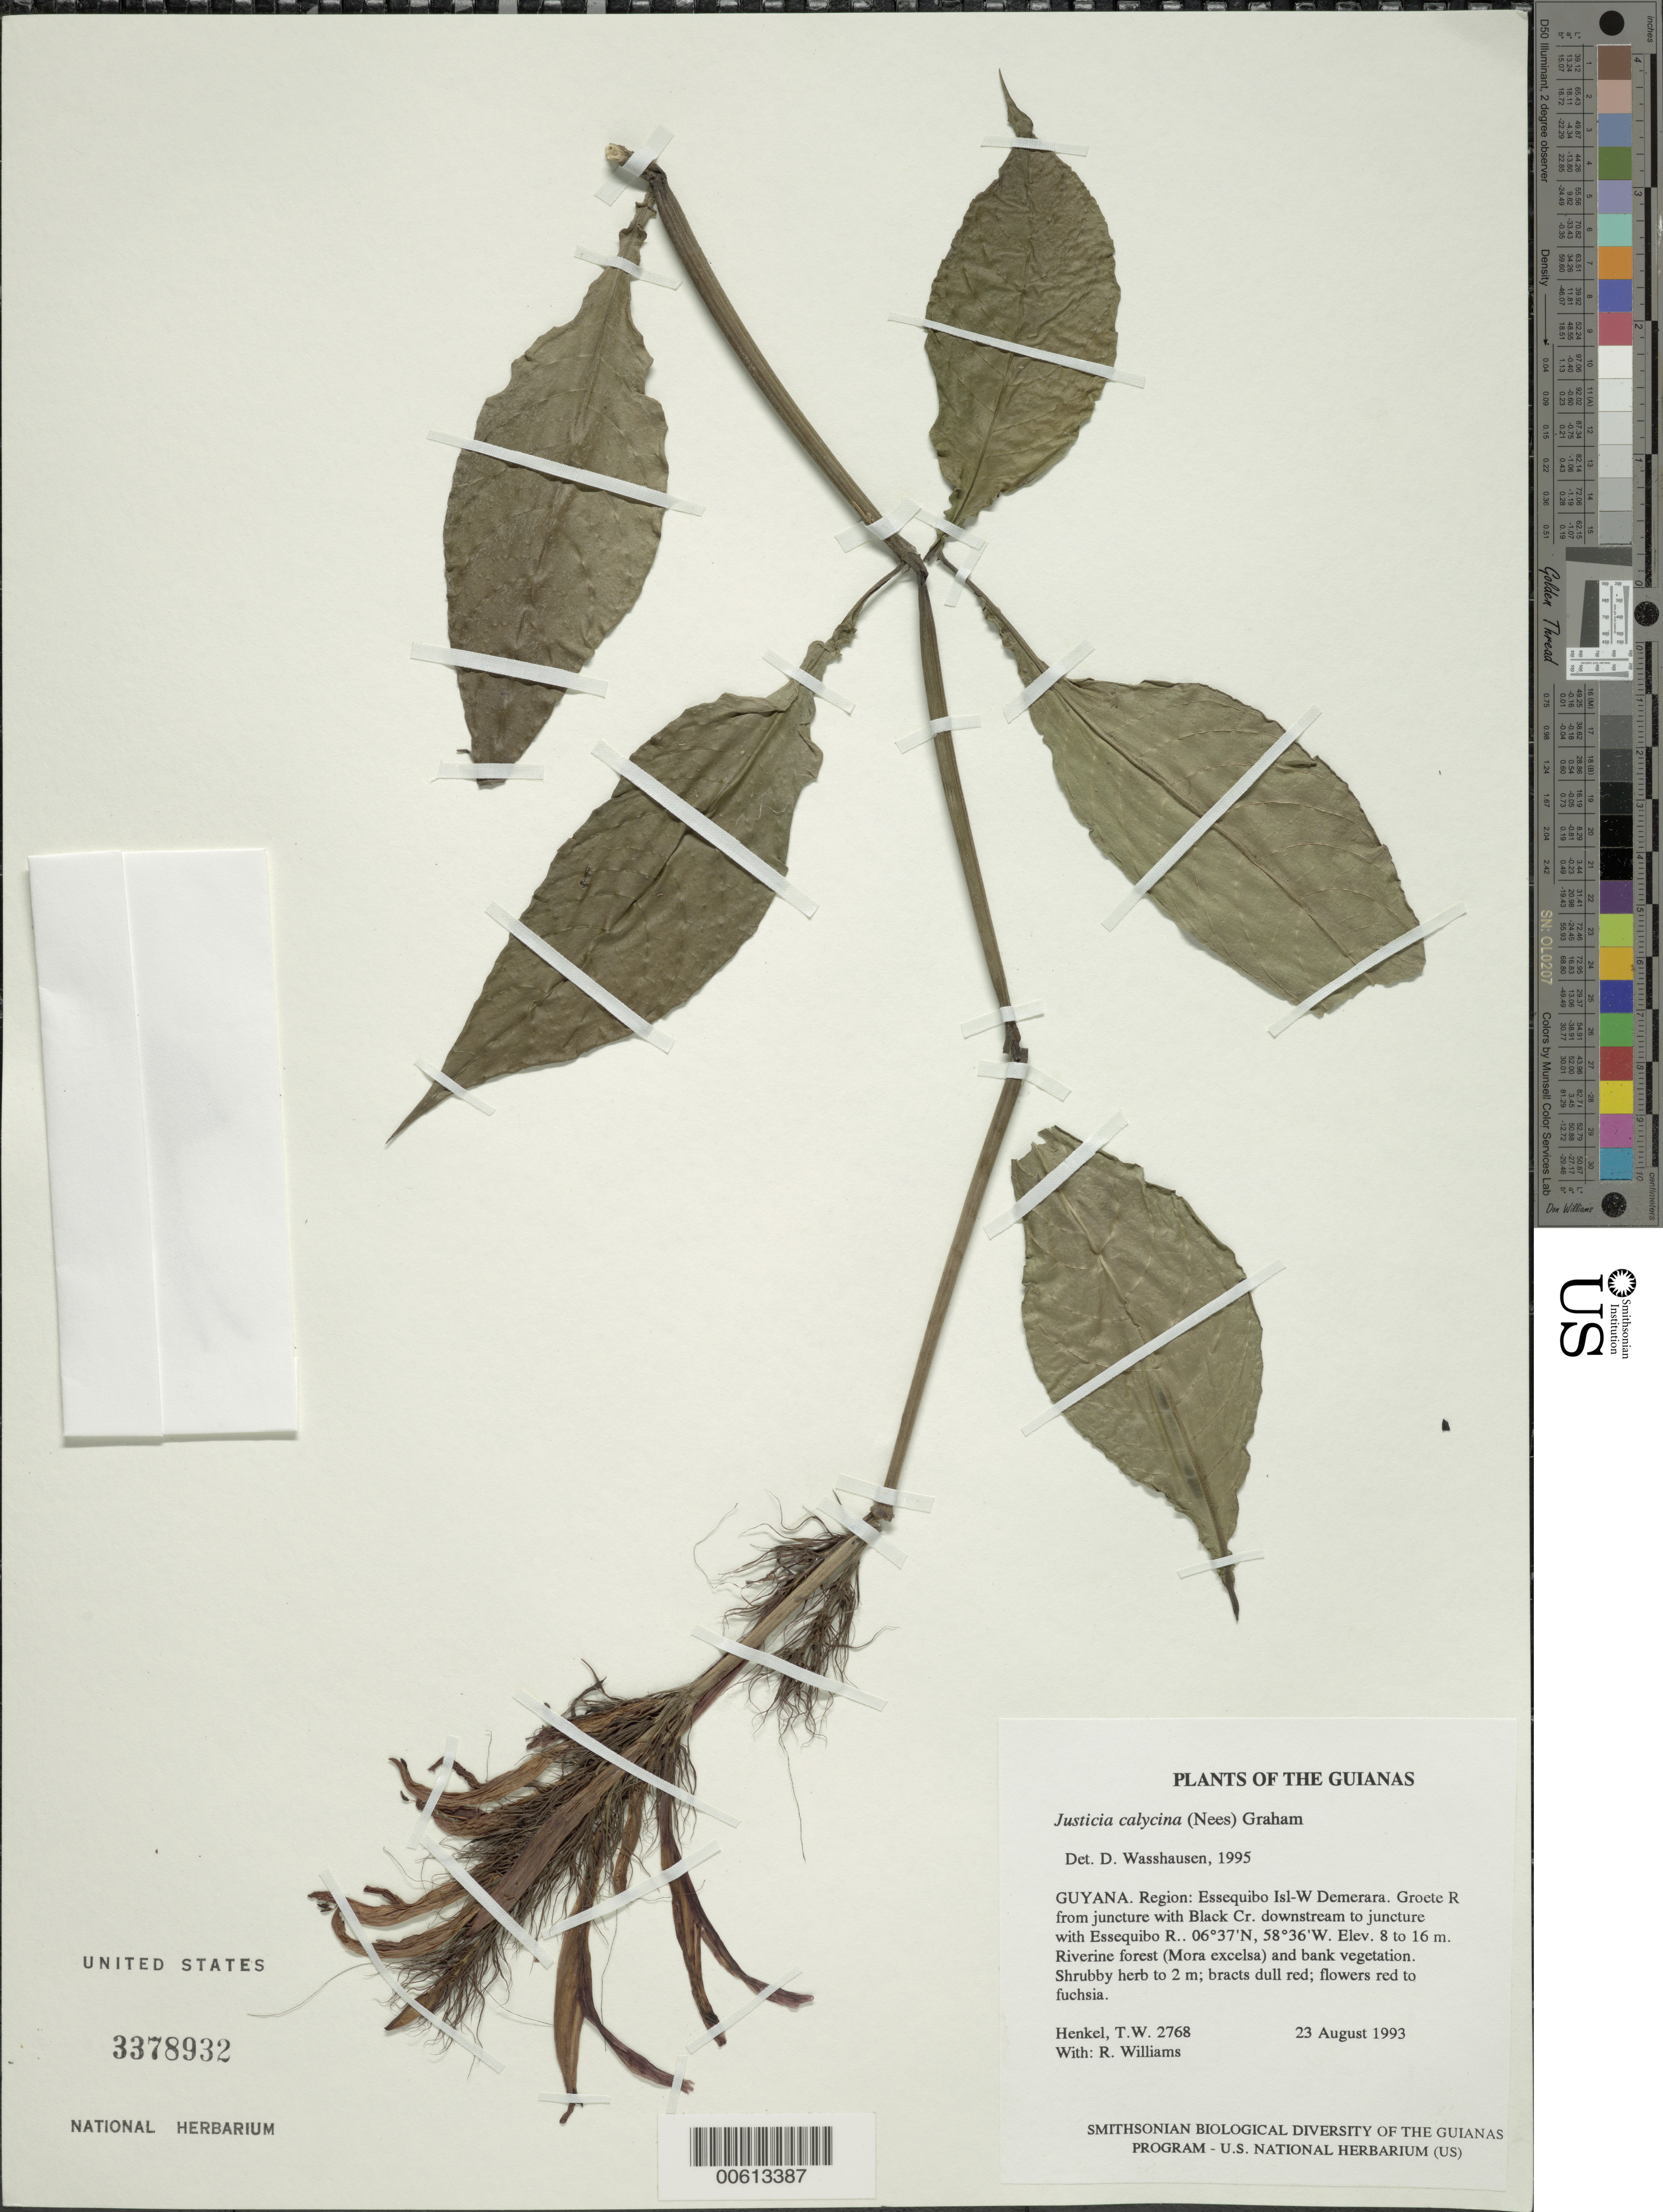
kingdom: Plantae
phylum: Tracheophyta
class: Magnoliopsida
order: Lamiales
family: Acanthaceae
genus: Justicia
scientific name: Justicia calycina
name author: (Nees) V.A.W. Graham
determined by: Wasshausen, Dieter C., (BOT), Smithsonian Institution - National Museum of Natural History (UNITED STATES)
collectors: T. Henkel & R. Williams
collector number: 2768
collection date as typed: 23 August 1993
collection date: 1993-08-23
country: Guyana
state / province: Essequibo Isl-W. Demerara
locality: Groete R from juncture with Black Cr. downstream to juncture with Essequibo R.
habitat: Riverine forest (Mora excelsa) and bank vegetation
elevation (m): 8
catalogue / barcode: US 3378932